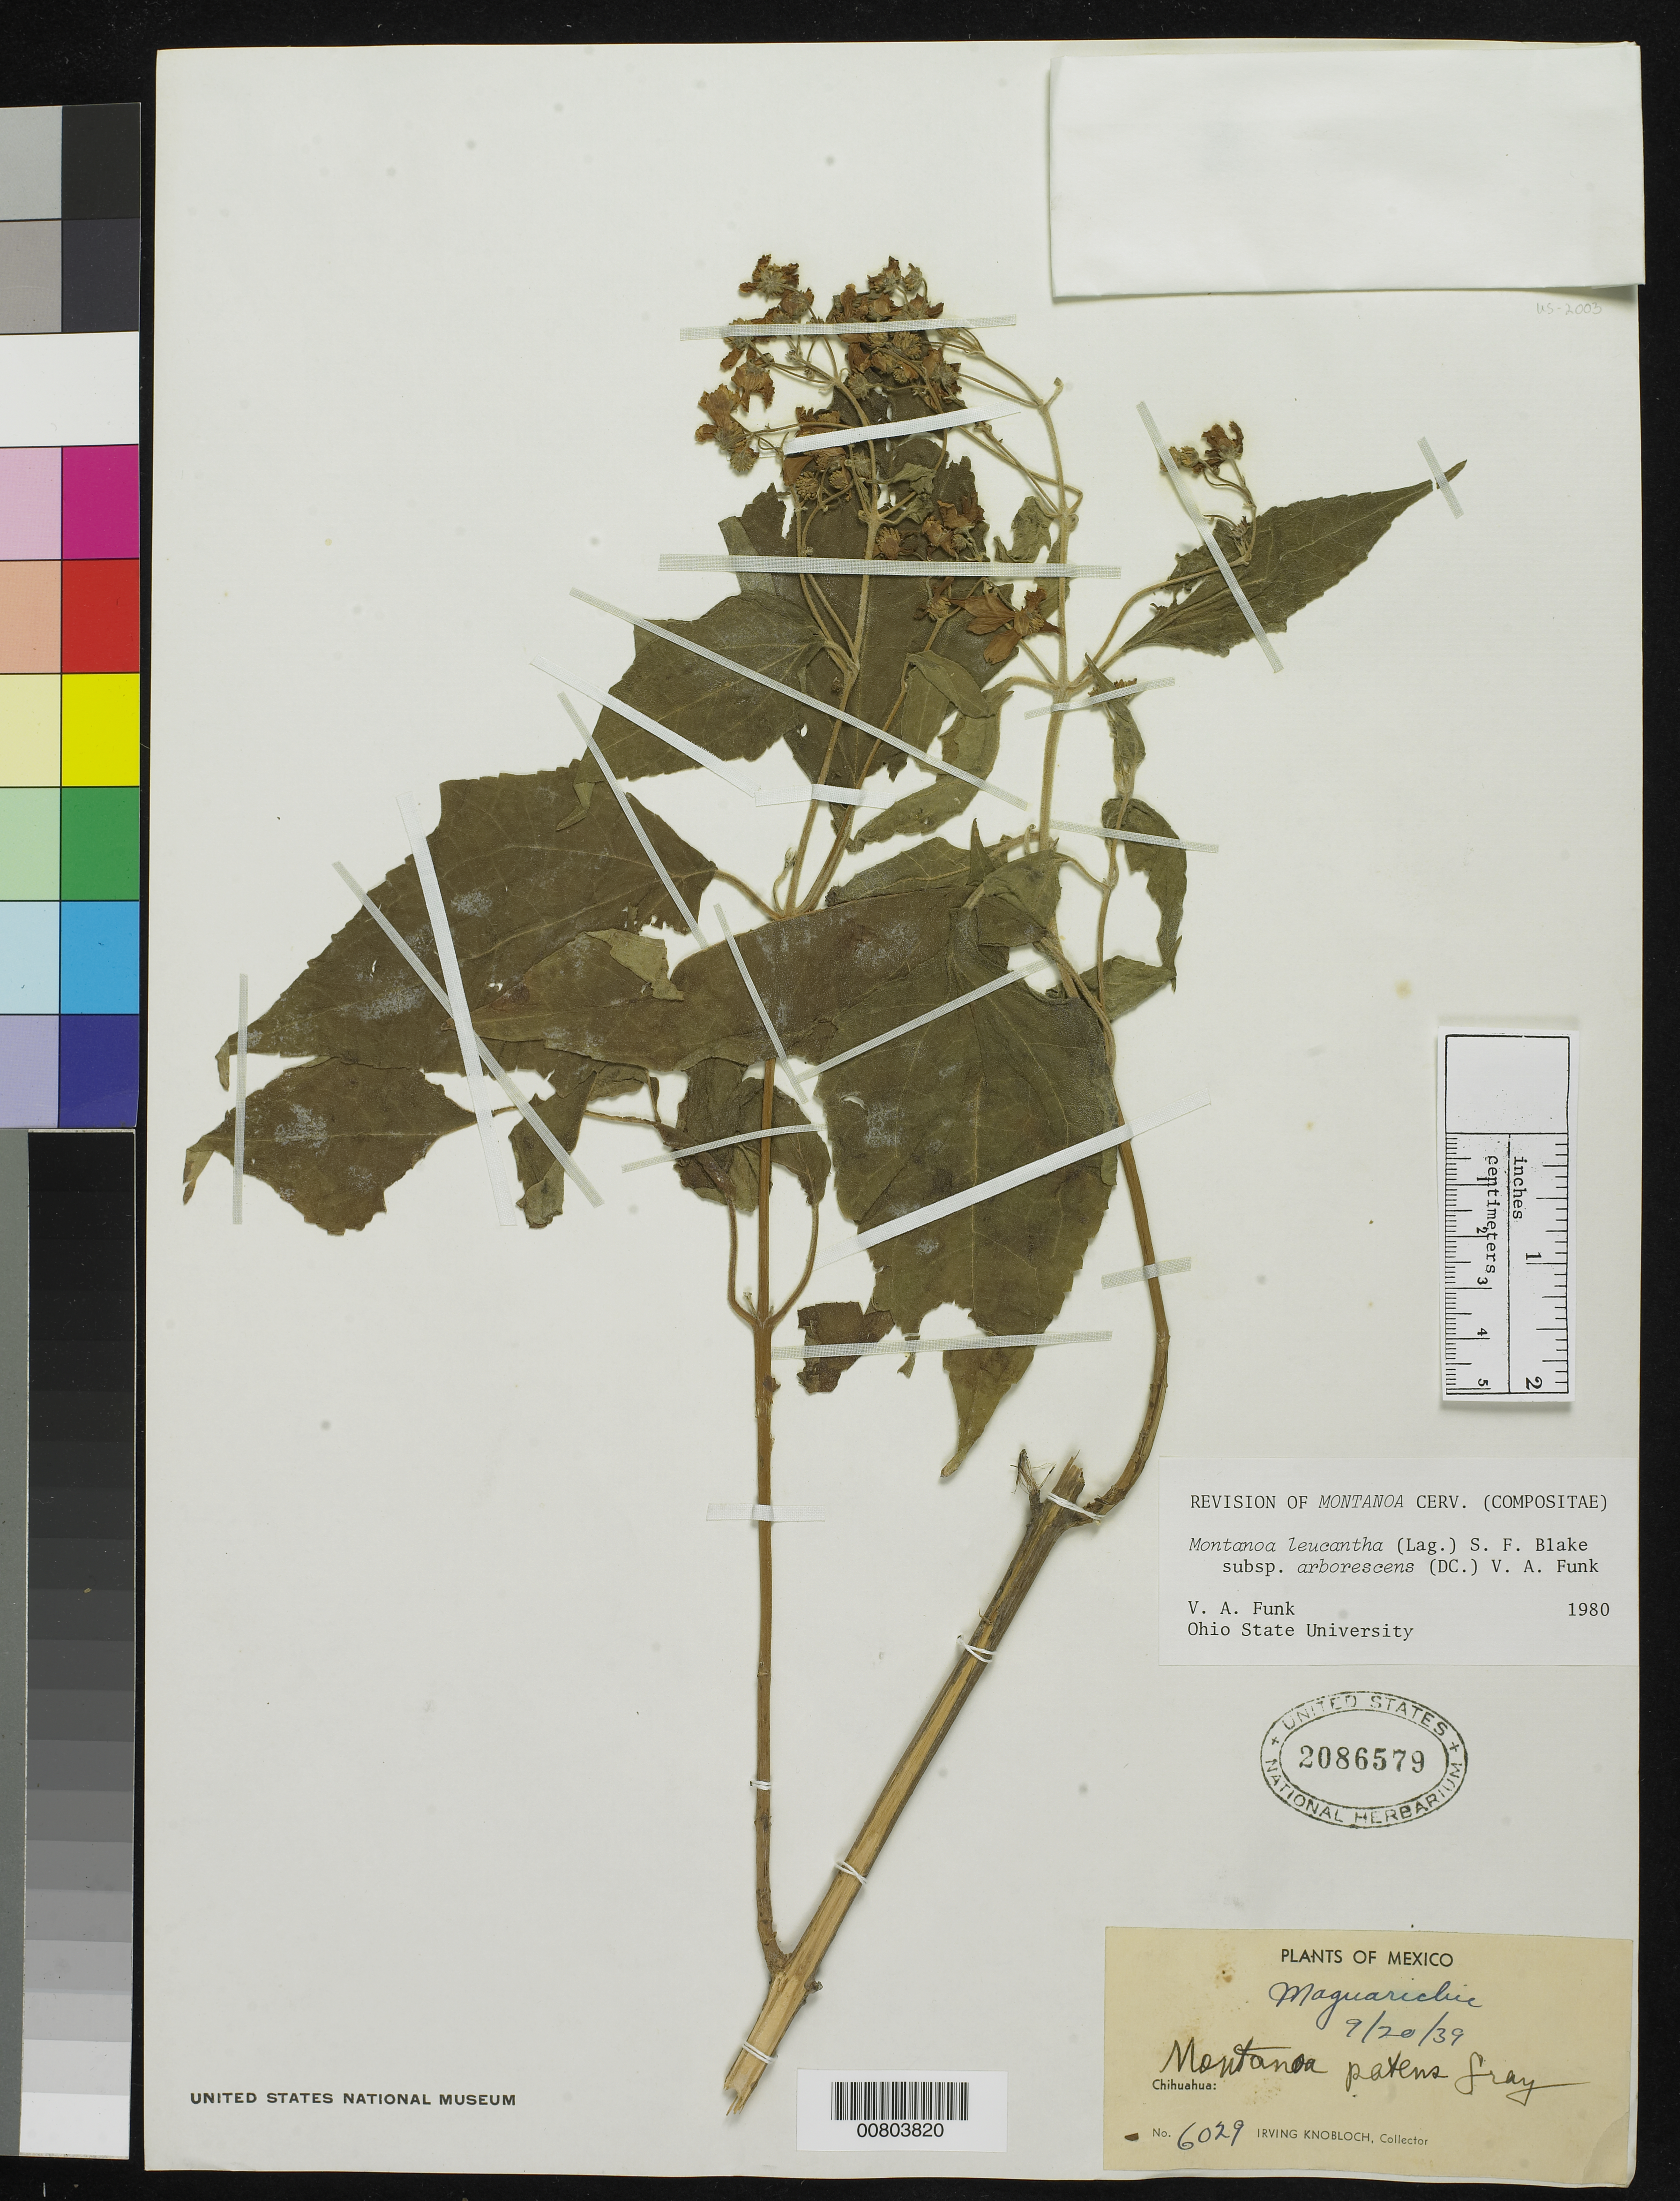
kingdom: Plantae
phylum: Tracheophyta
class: Magnoliopsida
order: Asterales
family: Asteraceae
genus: Montanoa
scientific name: Montanoa leucantha subsp. arborescens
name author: (DC.) V.A. Funk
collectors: I. W. Knobloch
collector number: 6029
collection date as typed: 20 Sep 1939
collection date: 1939-09-20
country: Mexico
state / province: Chihuahua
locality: Maguarichic, Chihuahua.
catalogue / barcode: US 2086579